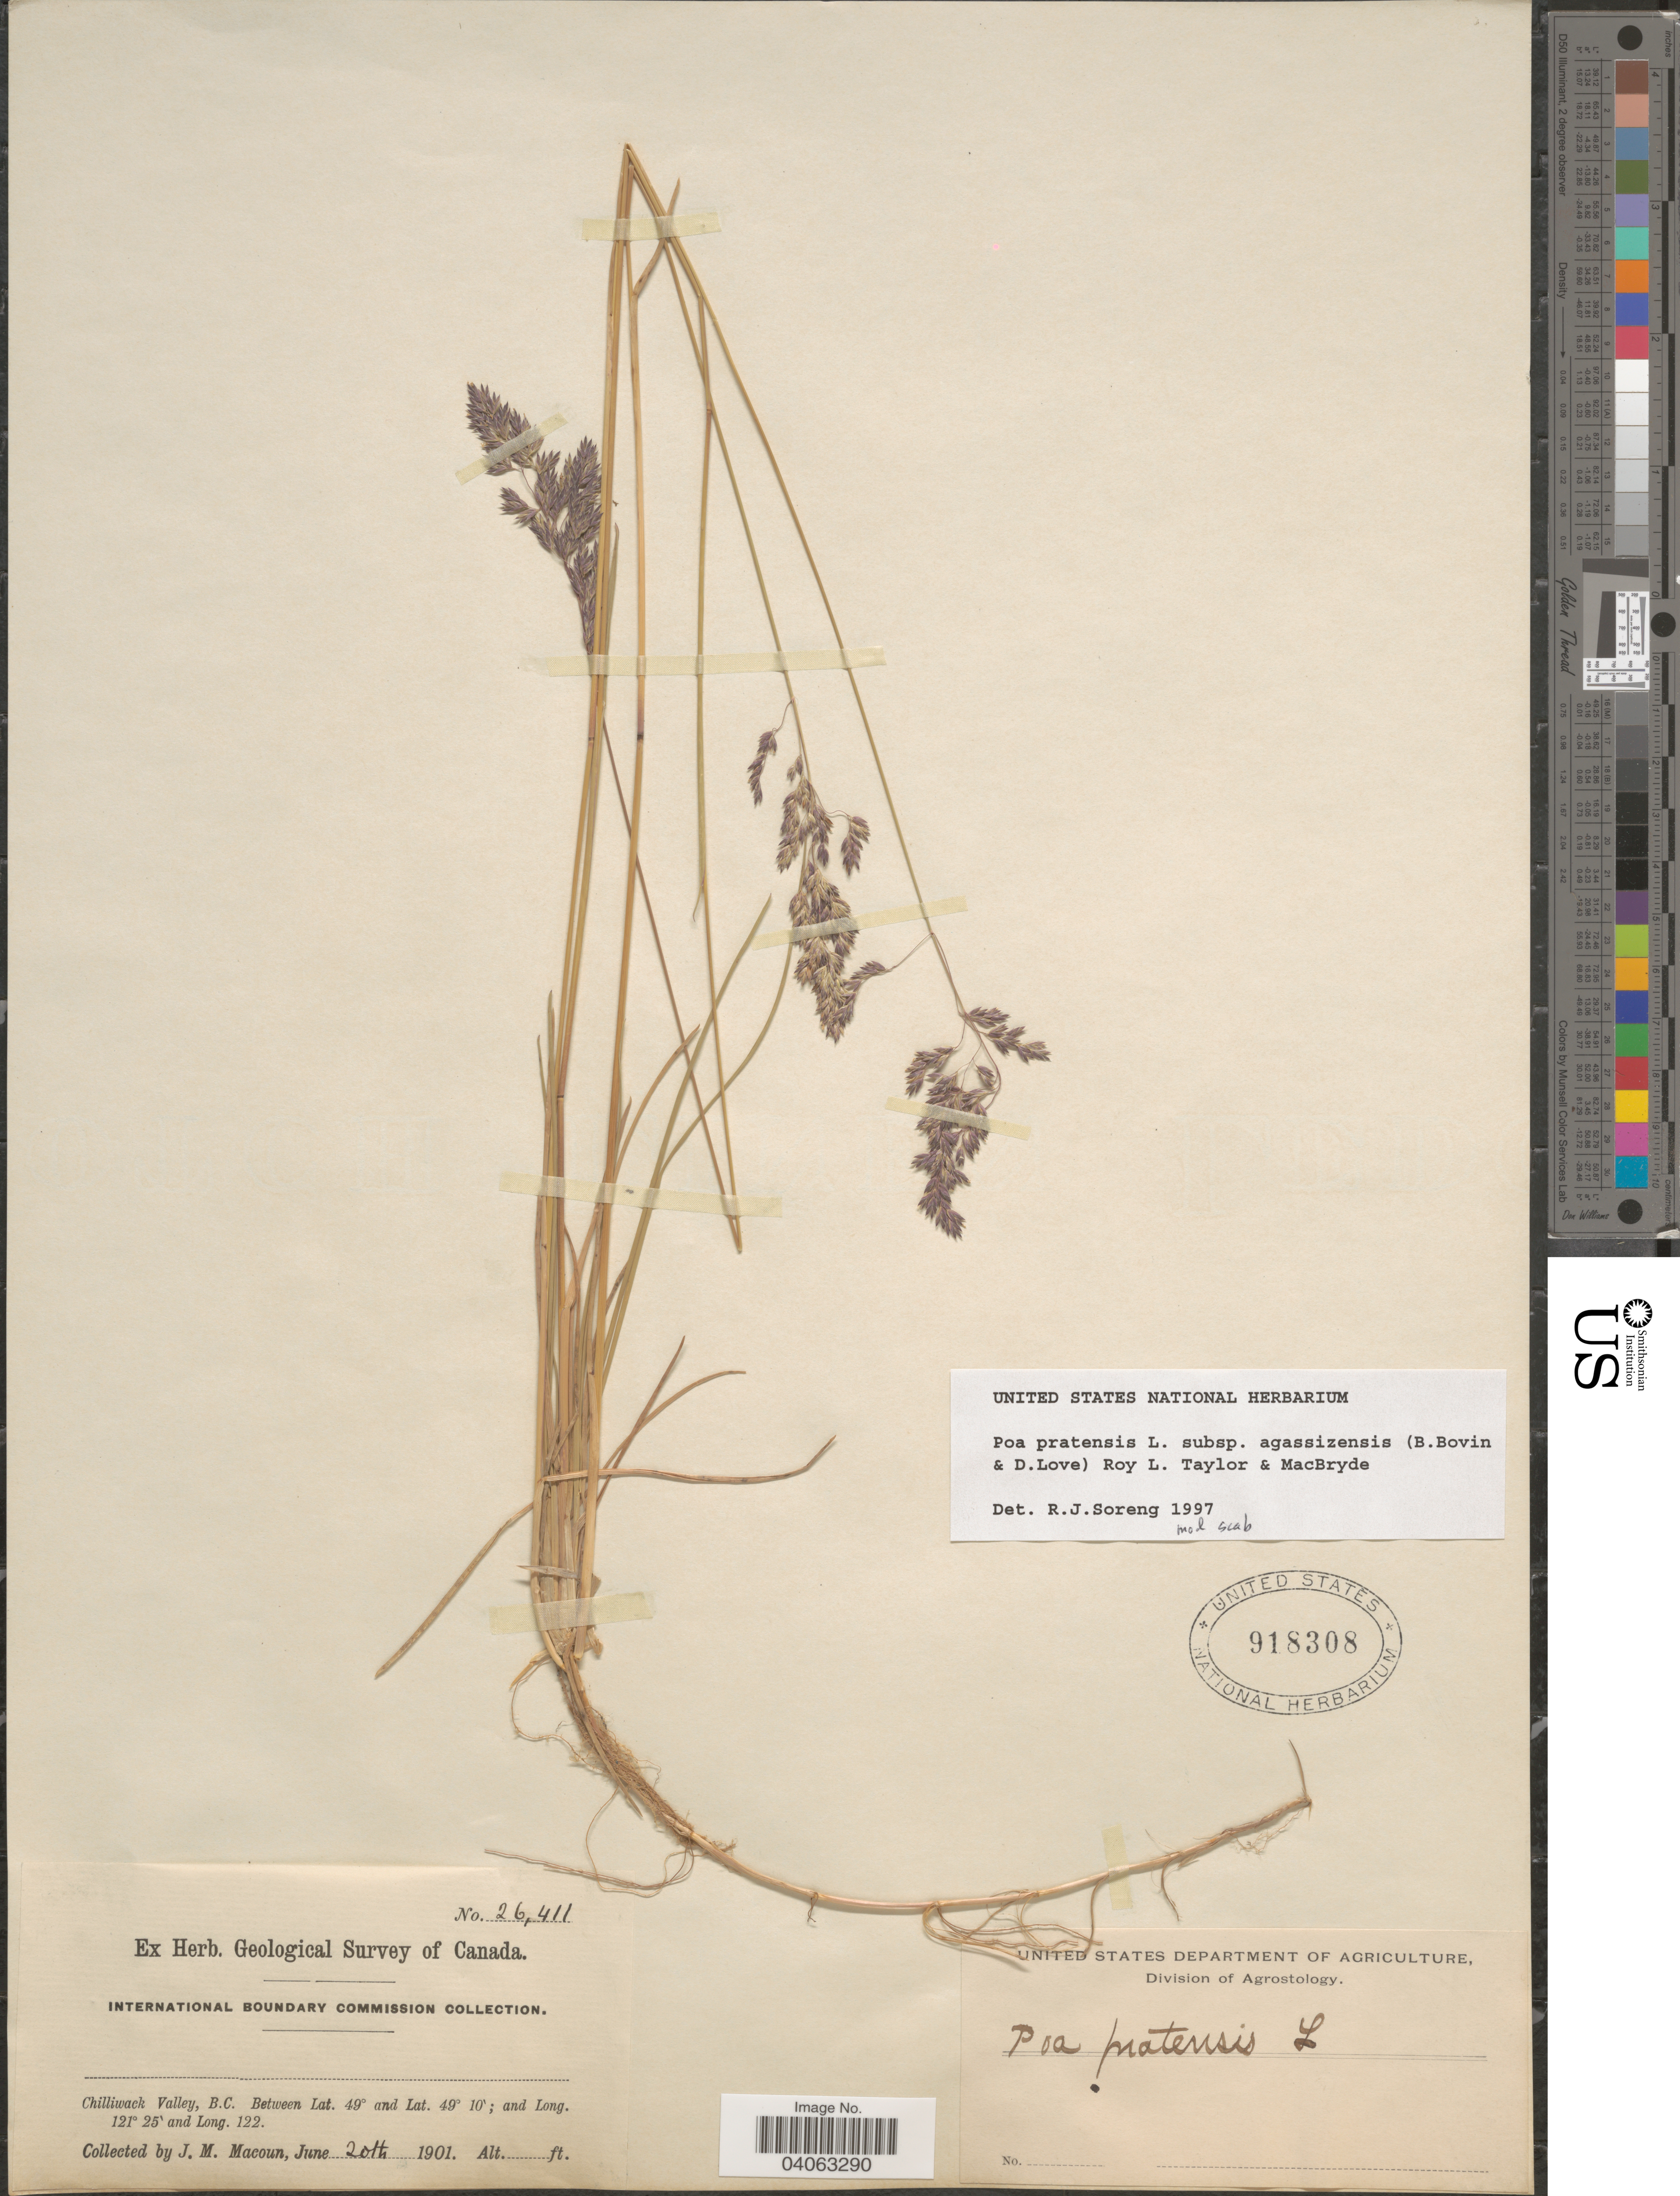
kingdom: Plantae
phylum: Tracheophyta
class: Liliopsida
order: Poales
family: Poaceae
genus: Poa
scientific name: Poa pratensis subsp. agassizensis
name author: (B. Boivin & D. Löve) Roy L. Taylor & MacBryde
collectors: J. M. Macoun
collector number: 26411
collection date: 1901-06-20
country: Canada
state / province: British Columbia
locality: Chilliwack Valley.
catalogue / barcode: US 918308